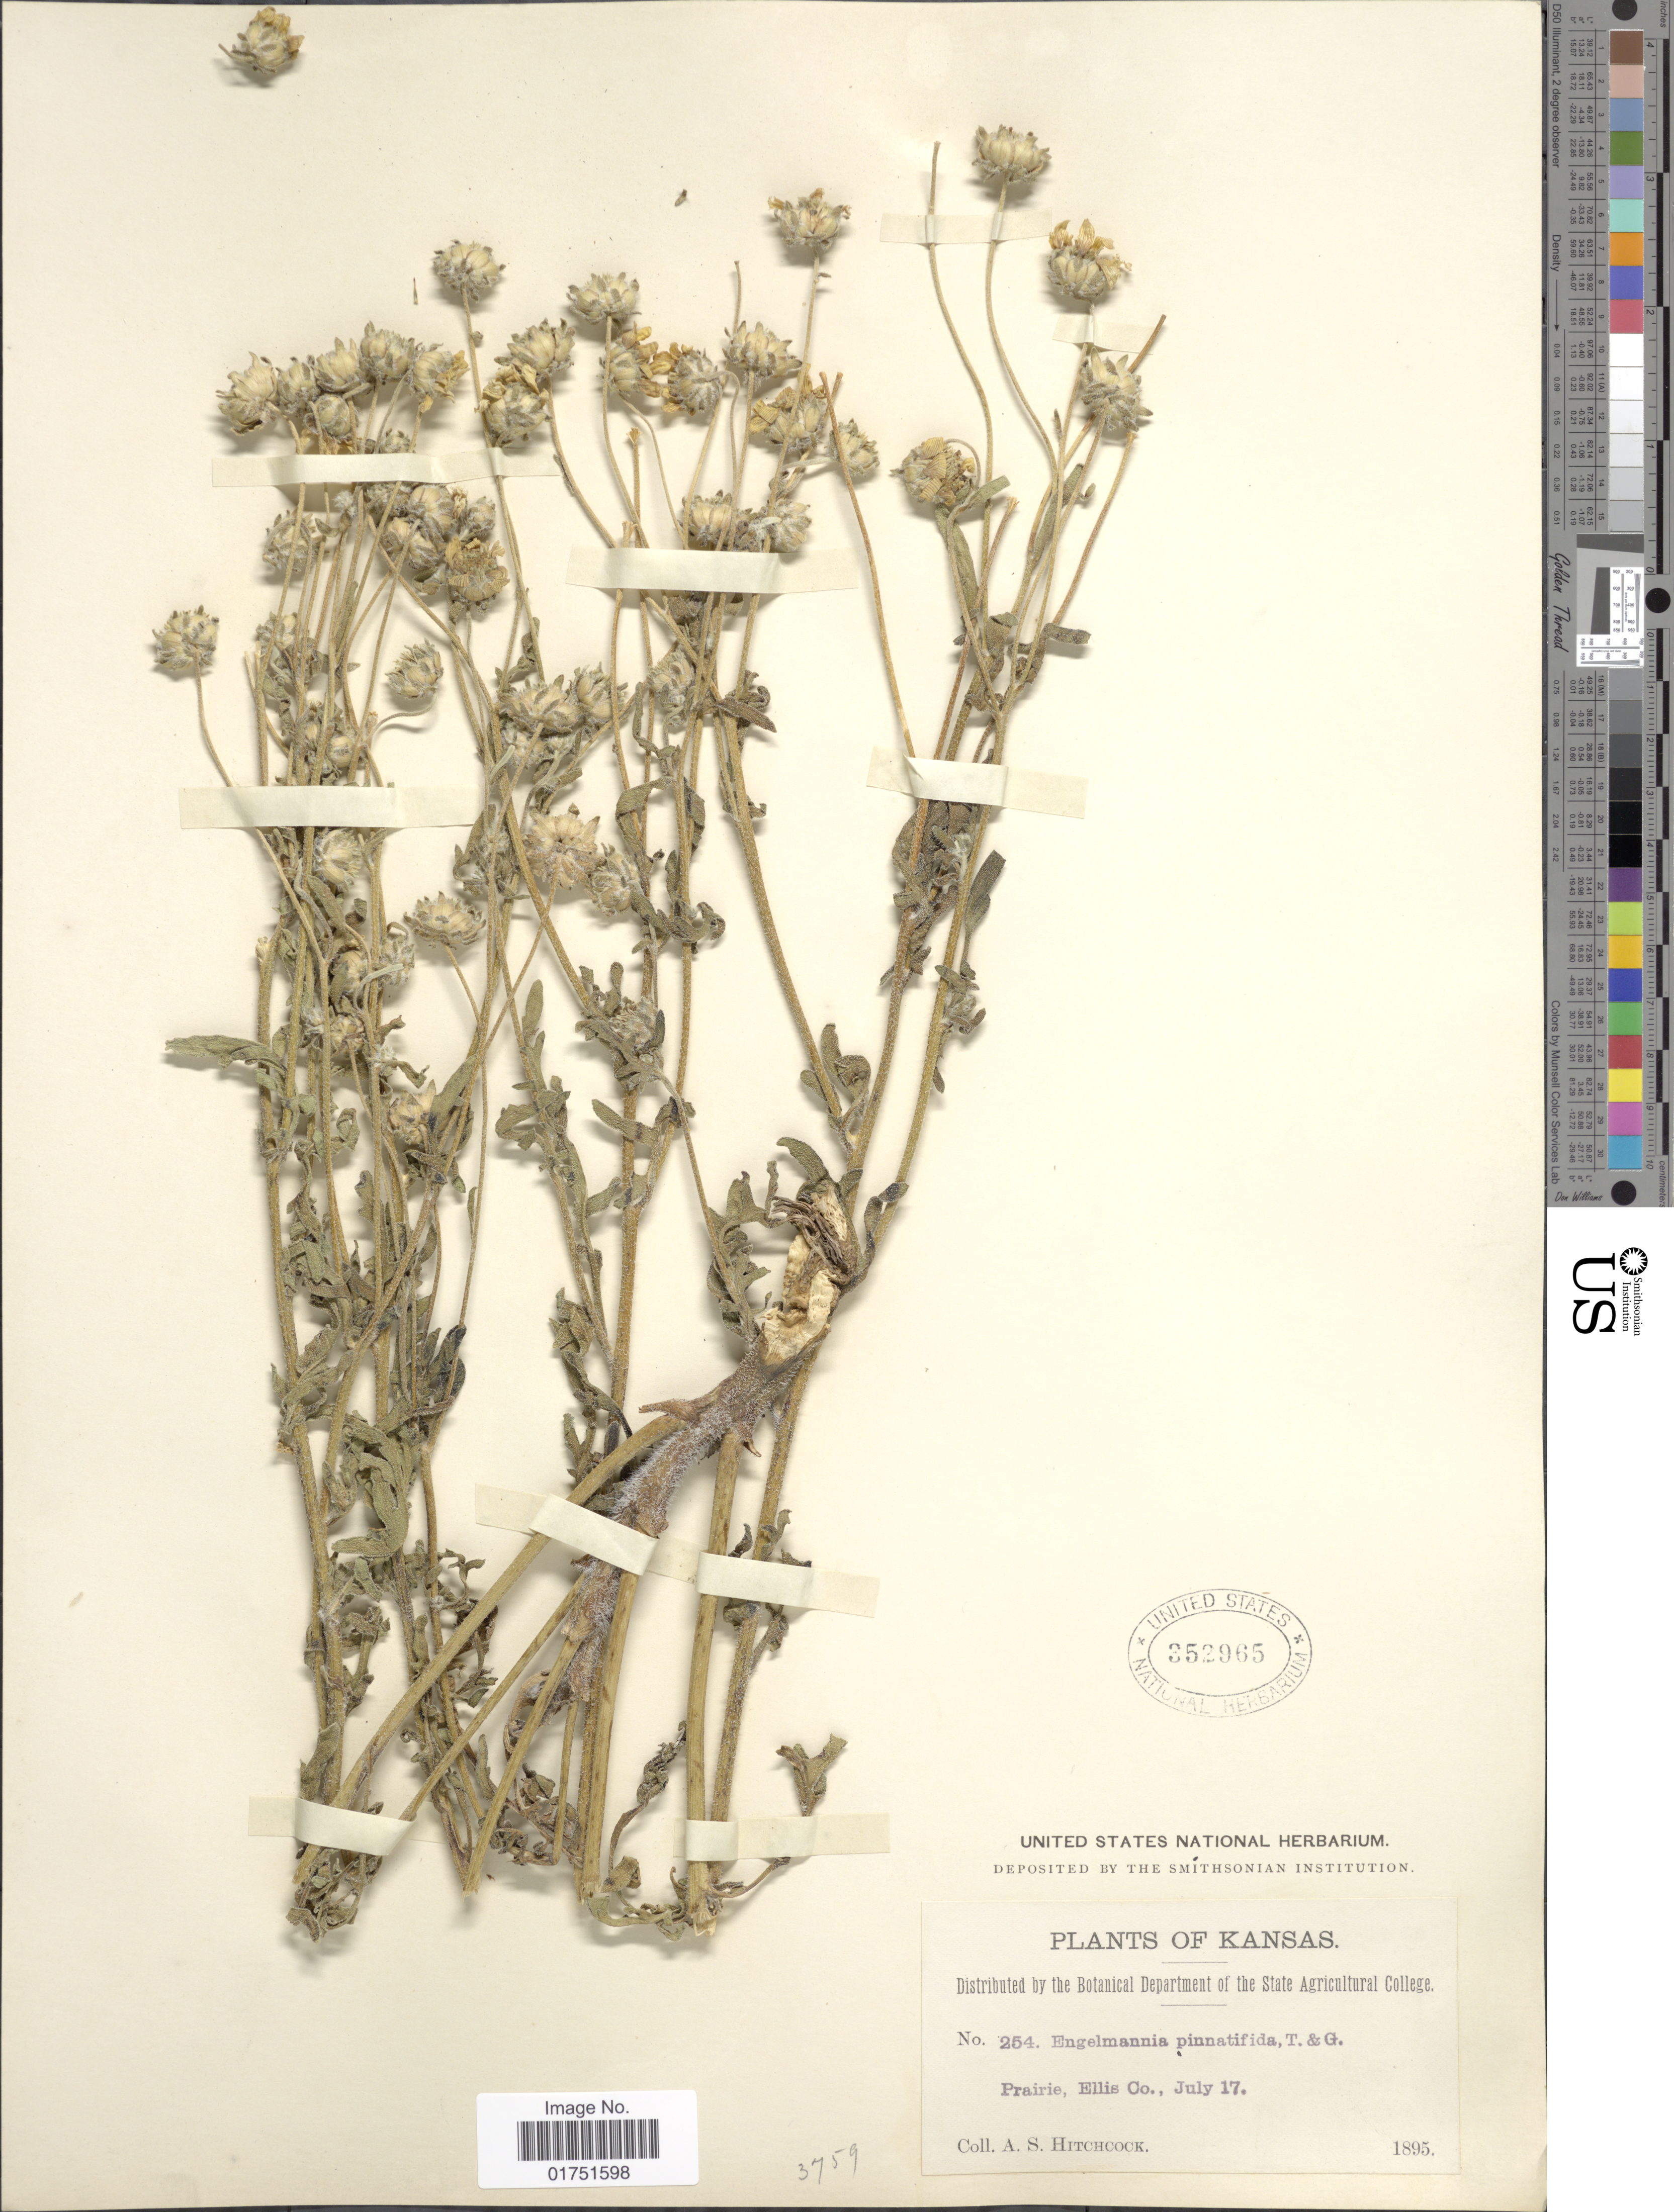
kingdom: Plantae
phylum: Tracheophyta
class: Magnoliopsida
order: Asterales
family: Asteraceae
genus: Engelmannia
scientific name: Engelmannia pinnatifida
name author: Torr. & A. Gray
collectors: A. S. Hitchcock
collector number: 254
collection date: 1895-07-17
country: United States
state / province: Kansas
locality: Prairie, Ellis Co.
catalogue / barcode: US 352965